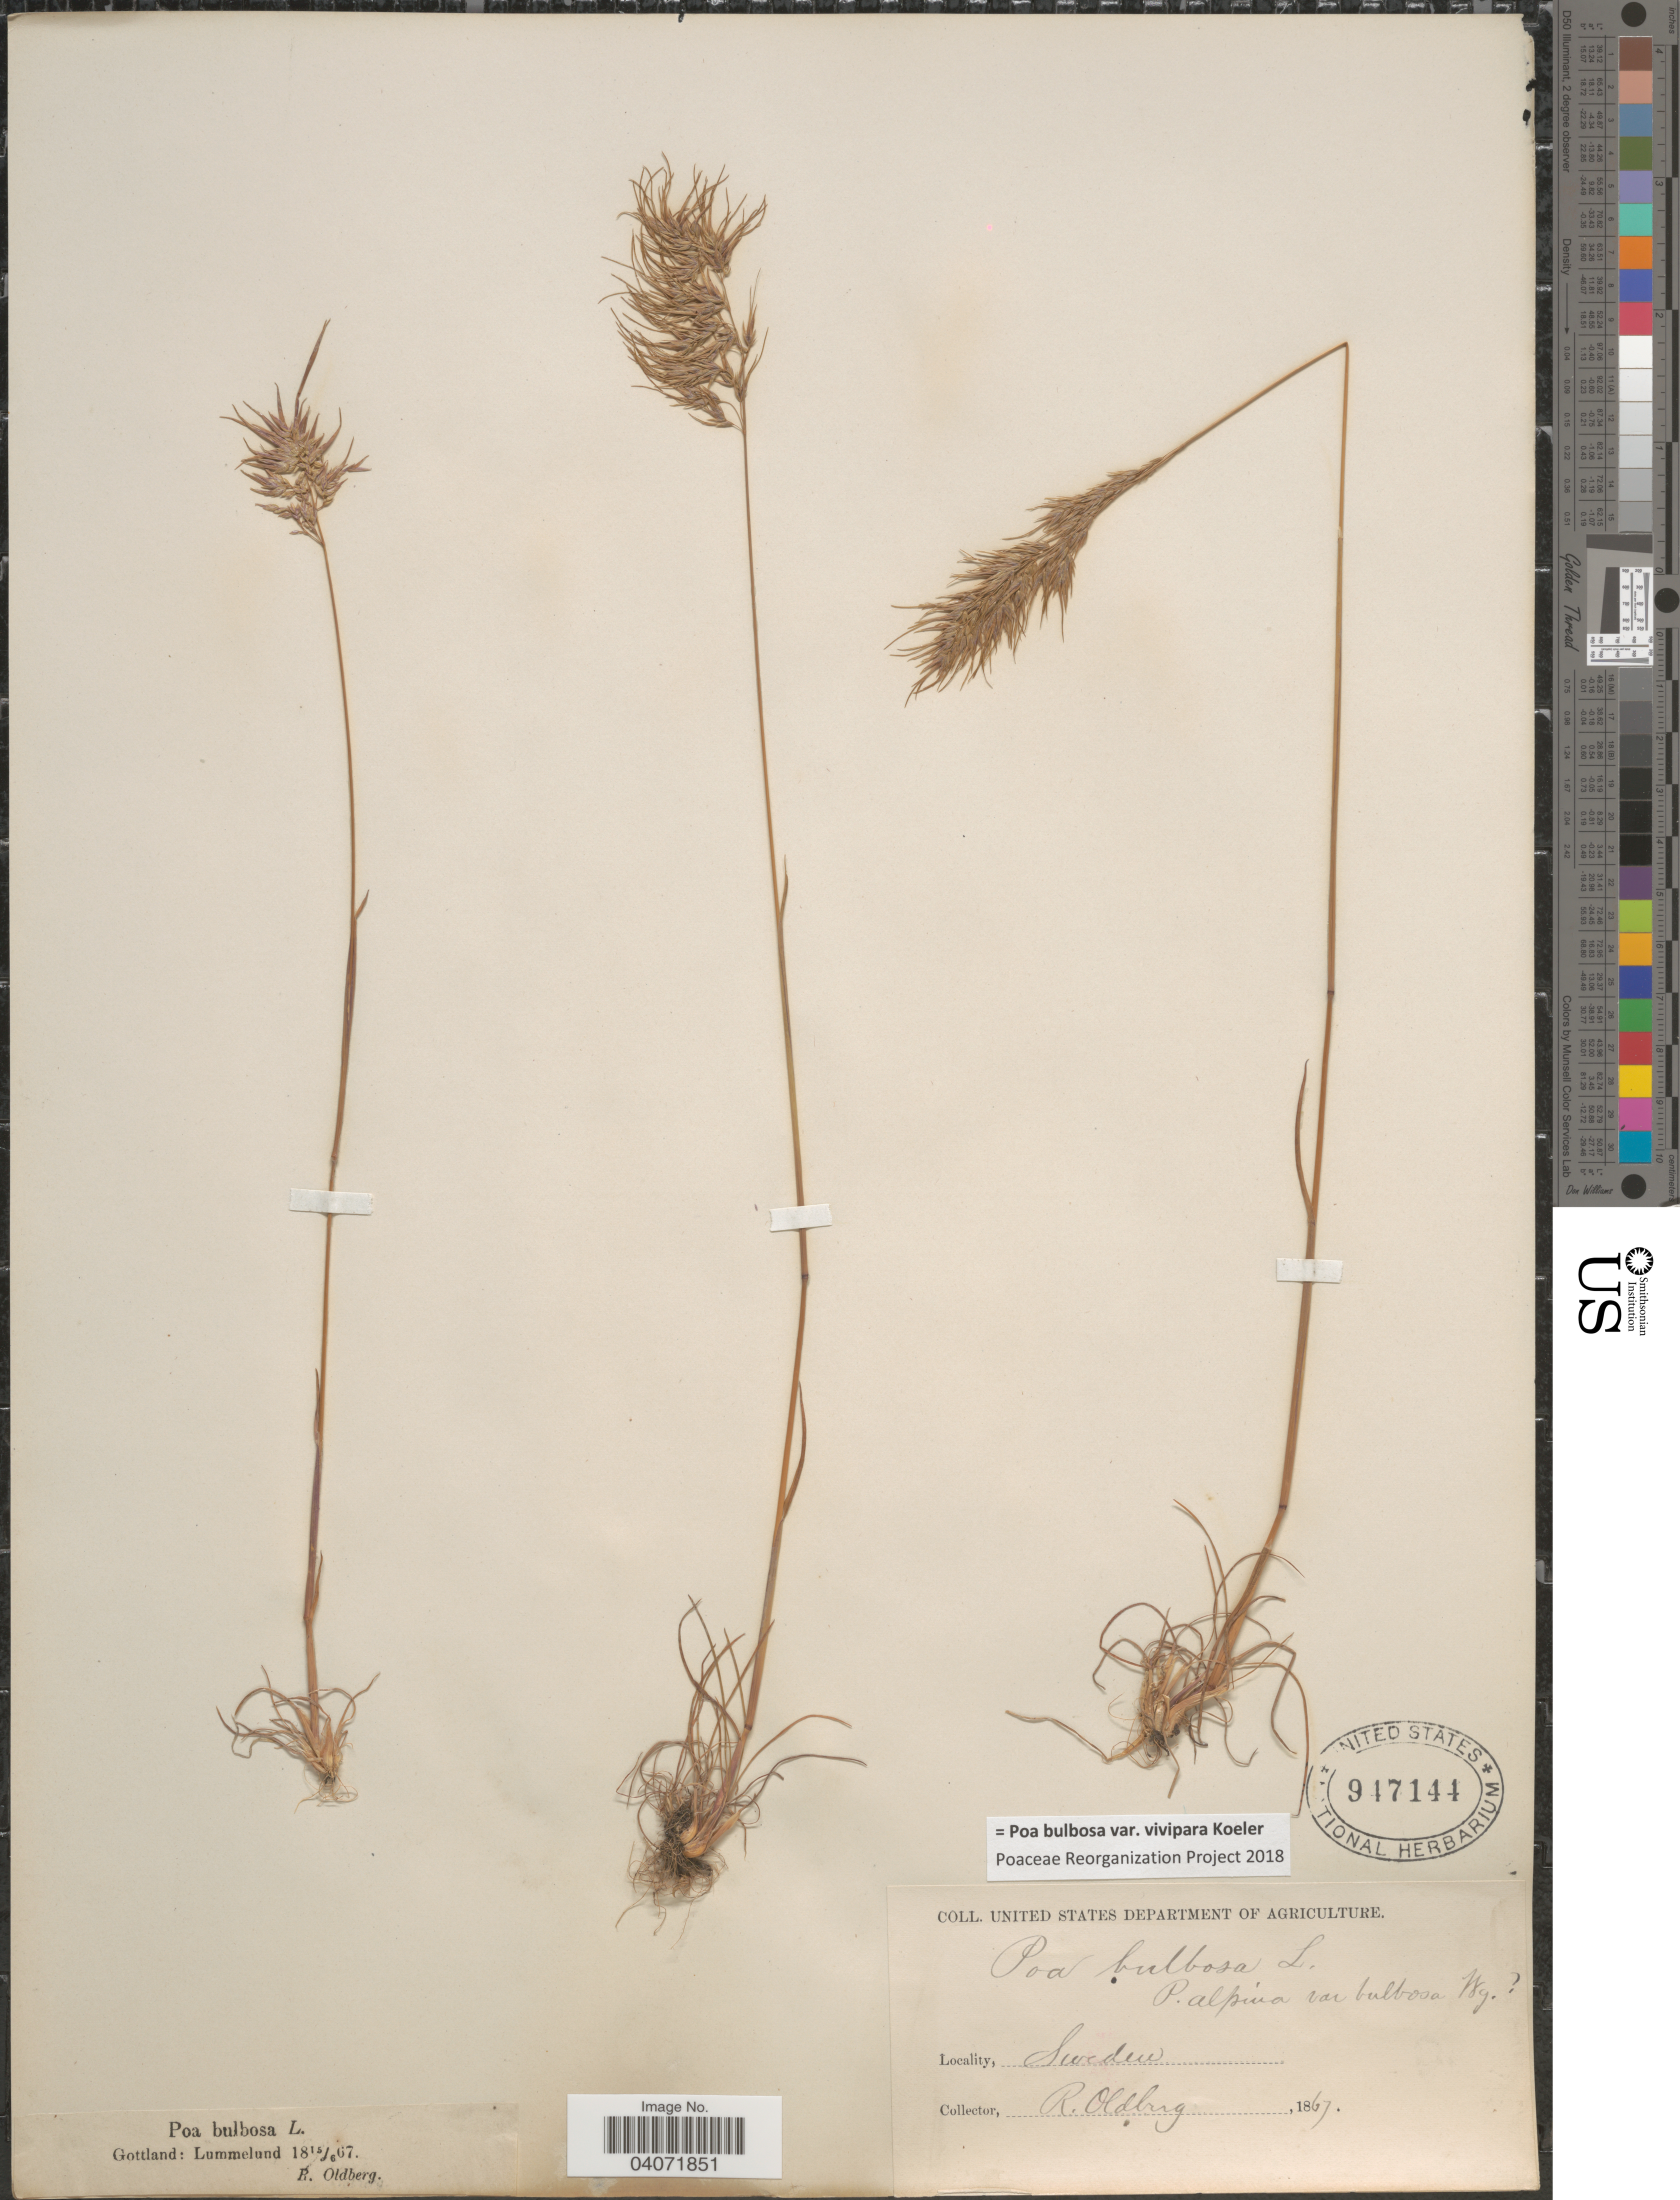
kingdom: Plantae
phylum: Tracheophyta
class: Liliopsida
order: Poales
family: Poaceae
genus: Poa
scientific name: Poa bulbosa subsp. bulbosa var. vivipara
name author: Koeler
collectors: R. Oldberg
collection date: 1867-06-15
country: Sweden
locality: Gottland: Lummelund.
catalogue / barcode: US 947144